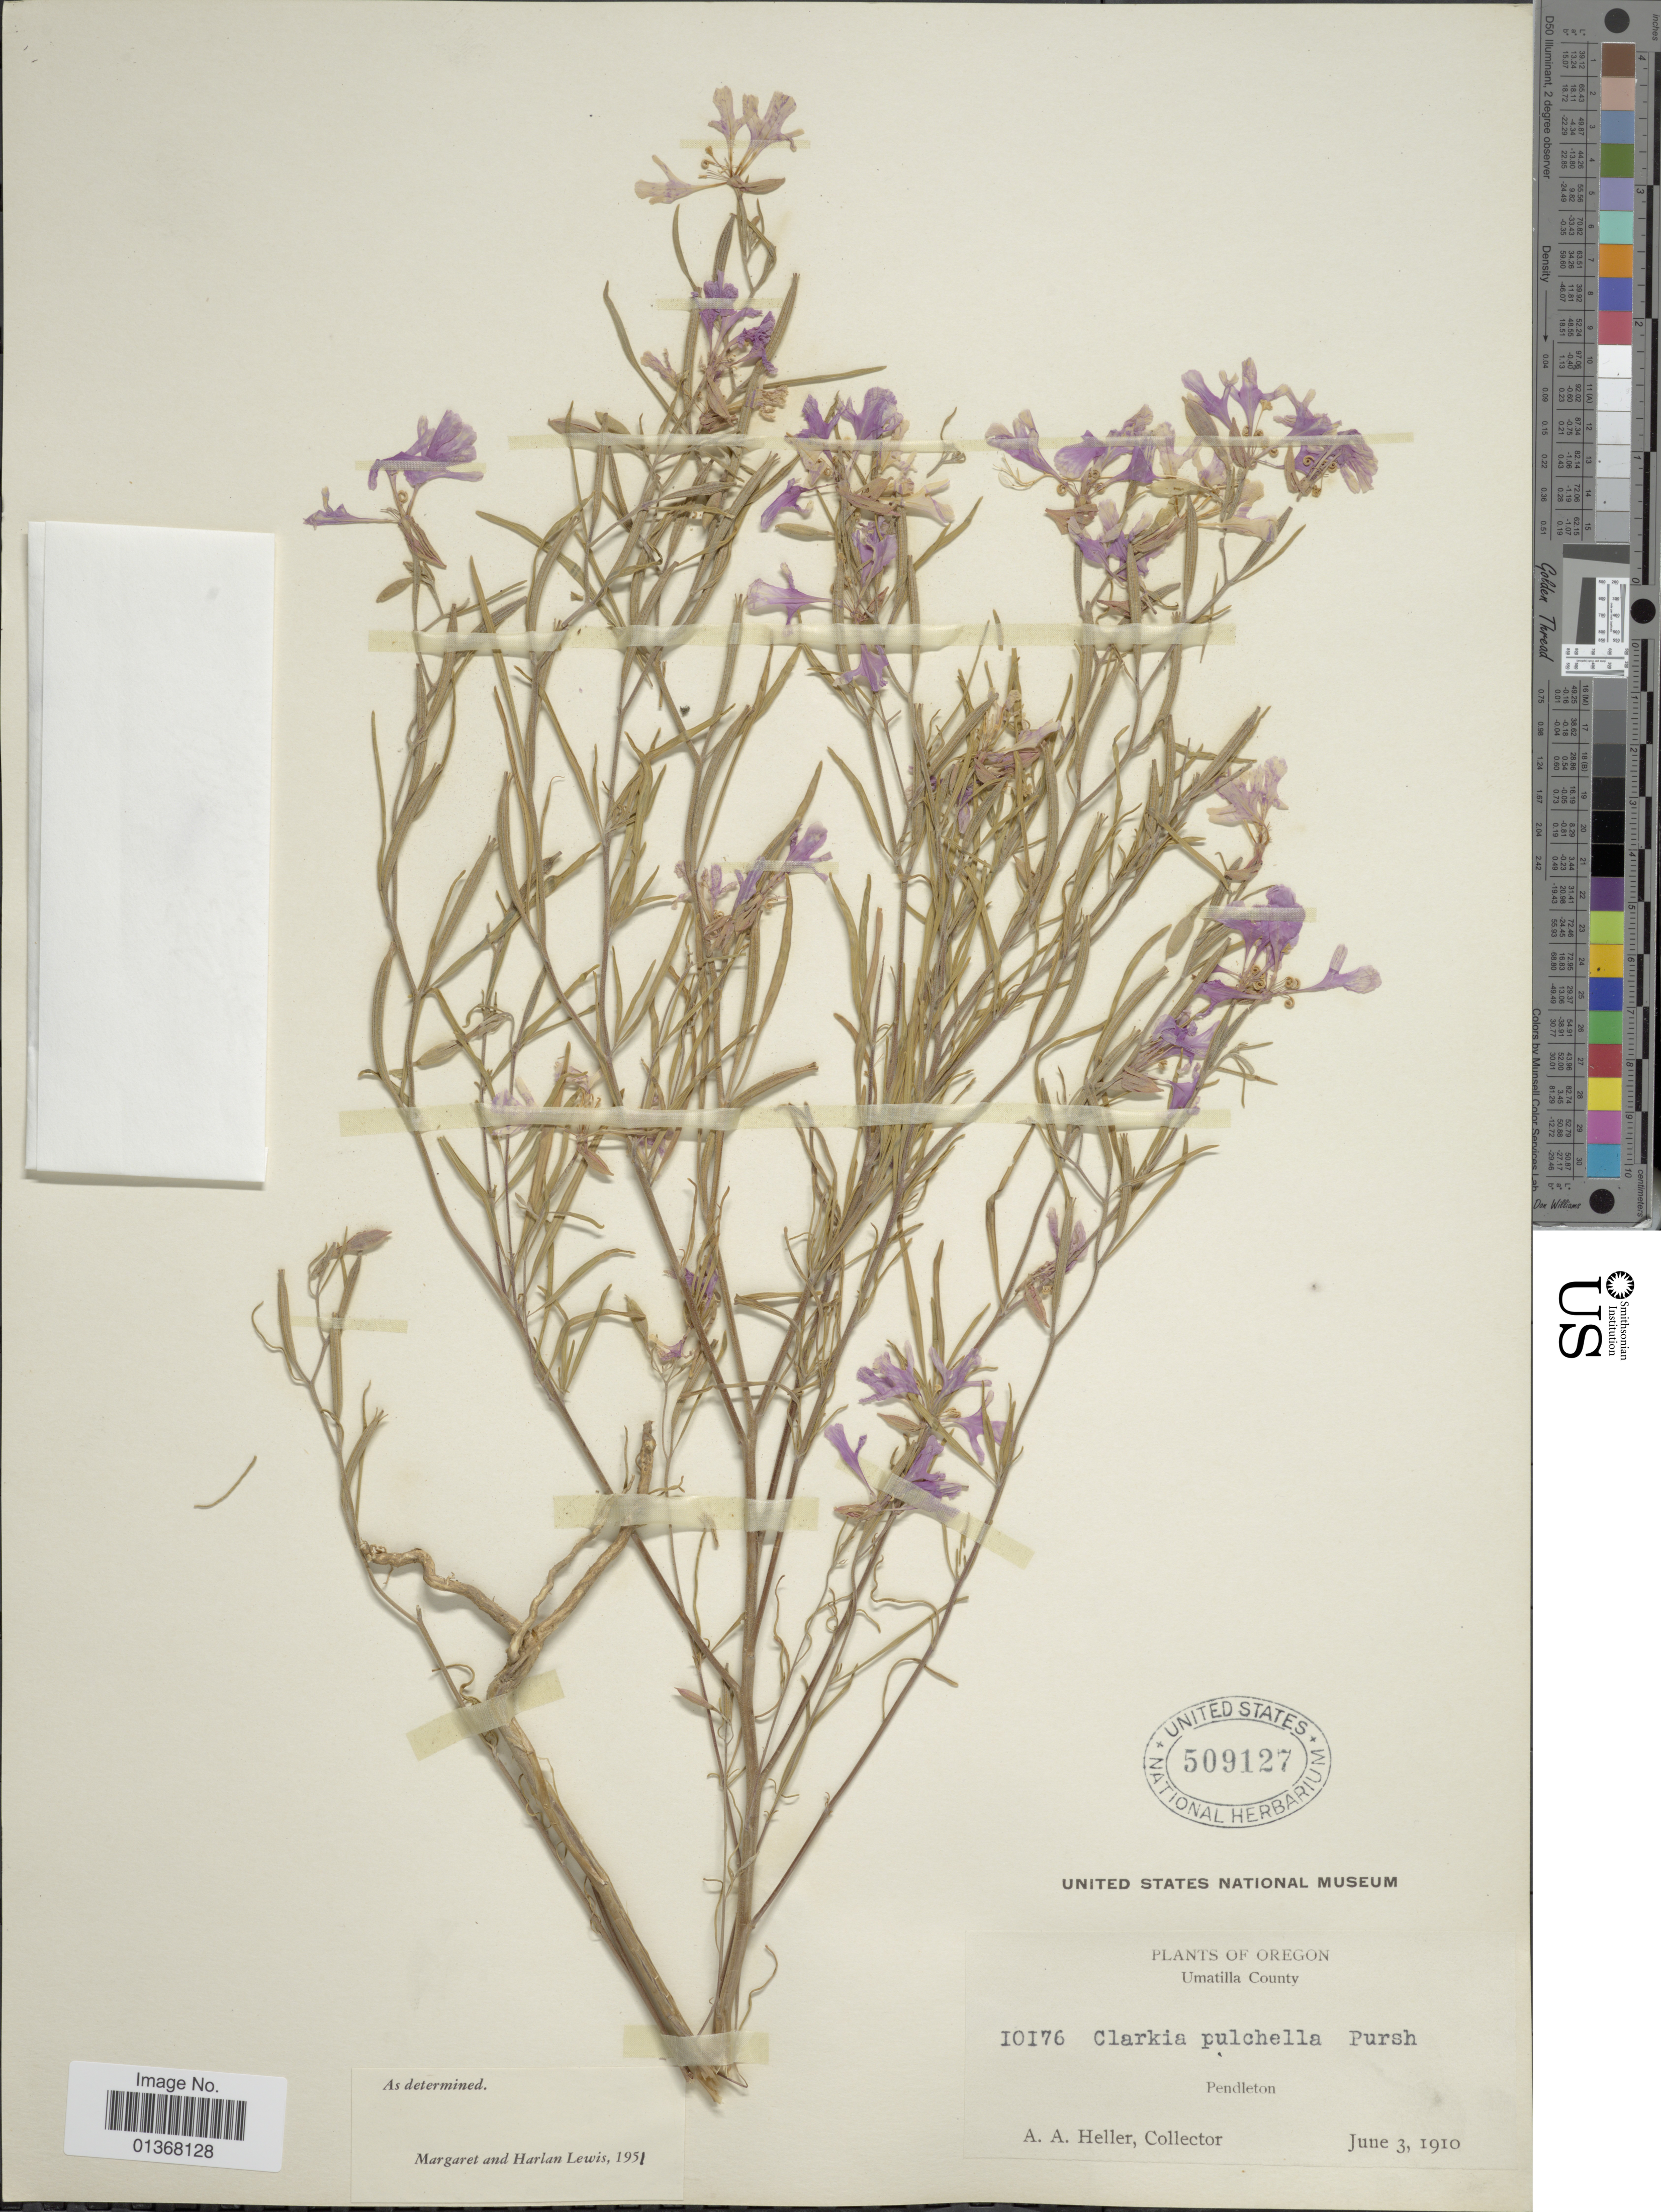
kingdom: Plantae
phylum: Tracheophyta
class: Magnoliopsida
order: Myrtales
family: Onagraceae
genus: Clarkia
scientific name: Clarkia pulchella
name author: Pursh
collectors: A. A. Heller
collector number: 10176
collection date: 1910-06-03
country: United States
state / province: Oregon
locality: Umatilla County, Pendleton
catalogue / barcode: US 509127